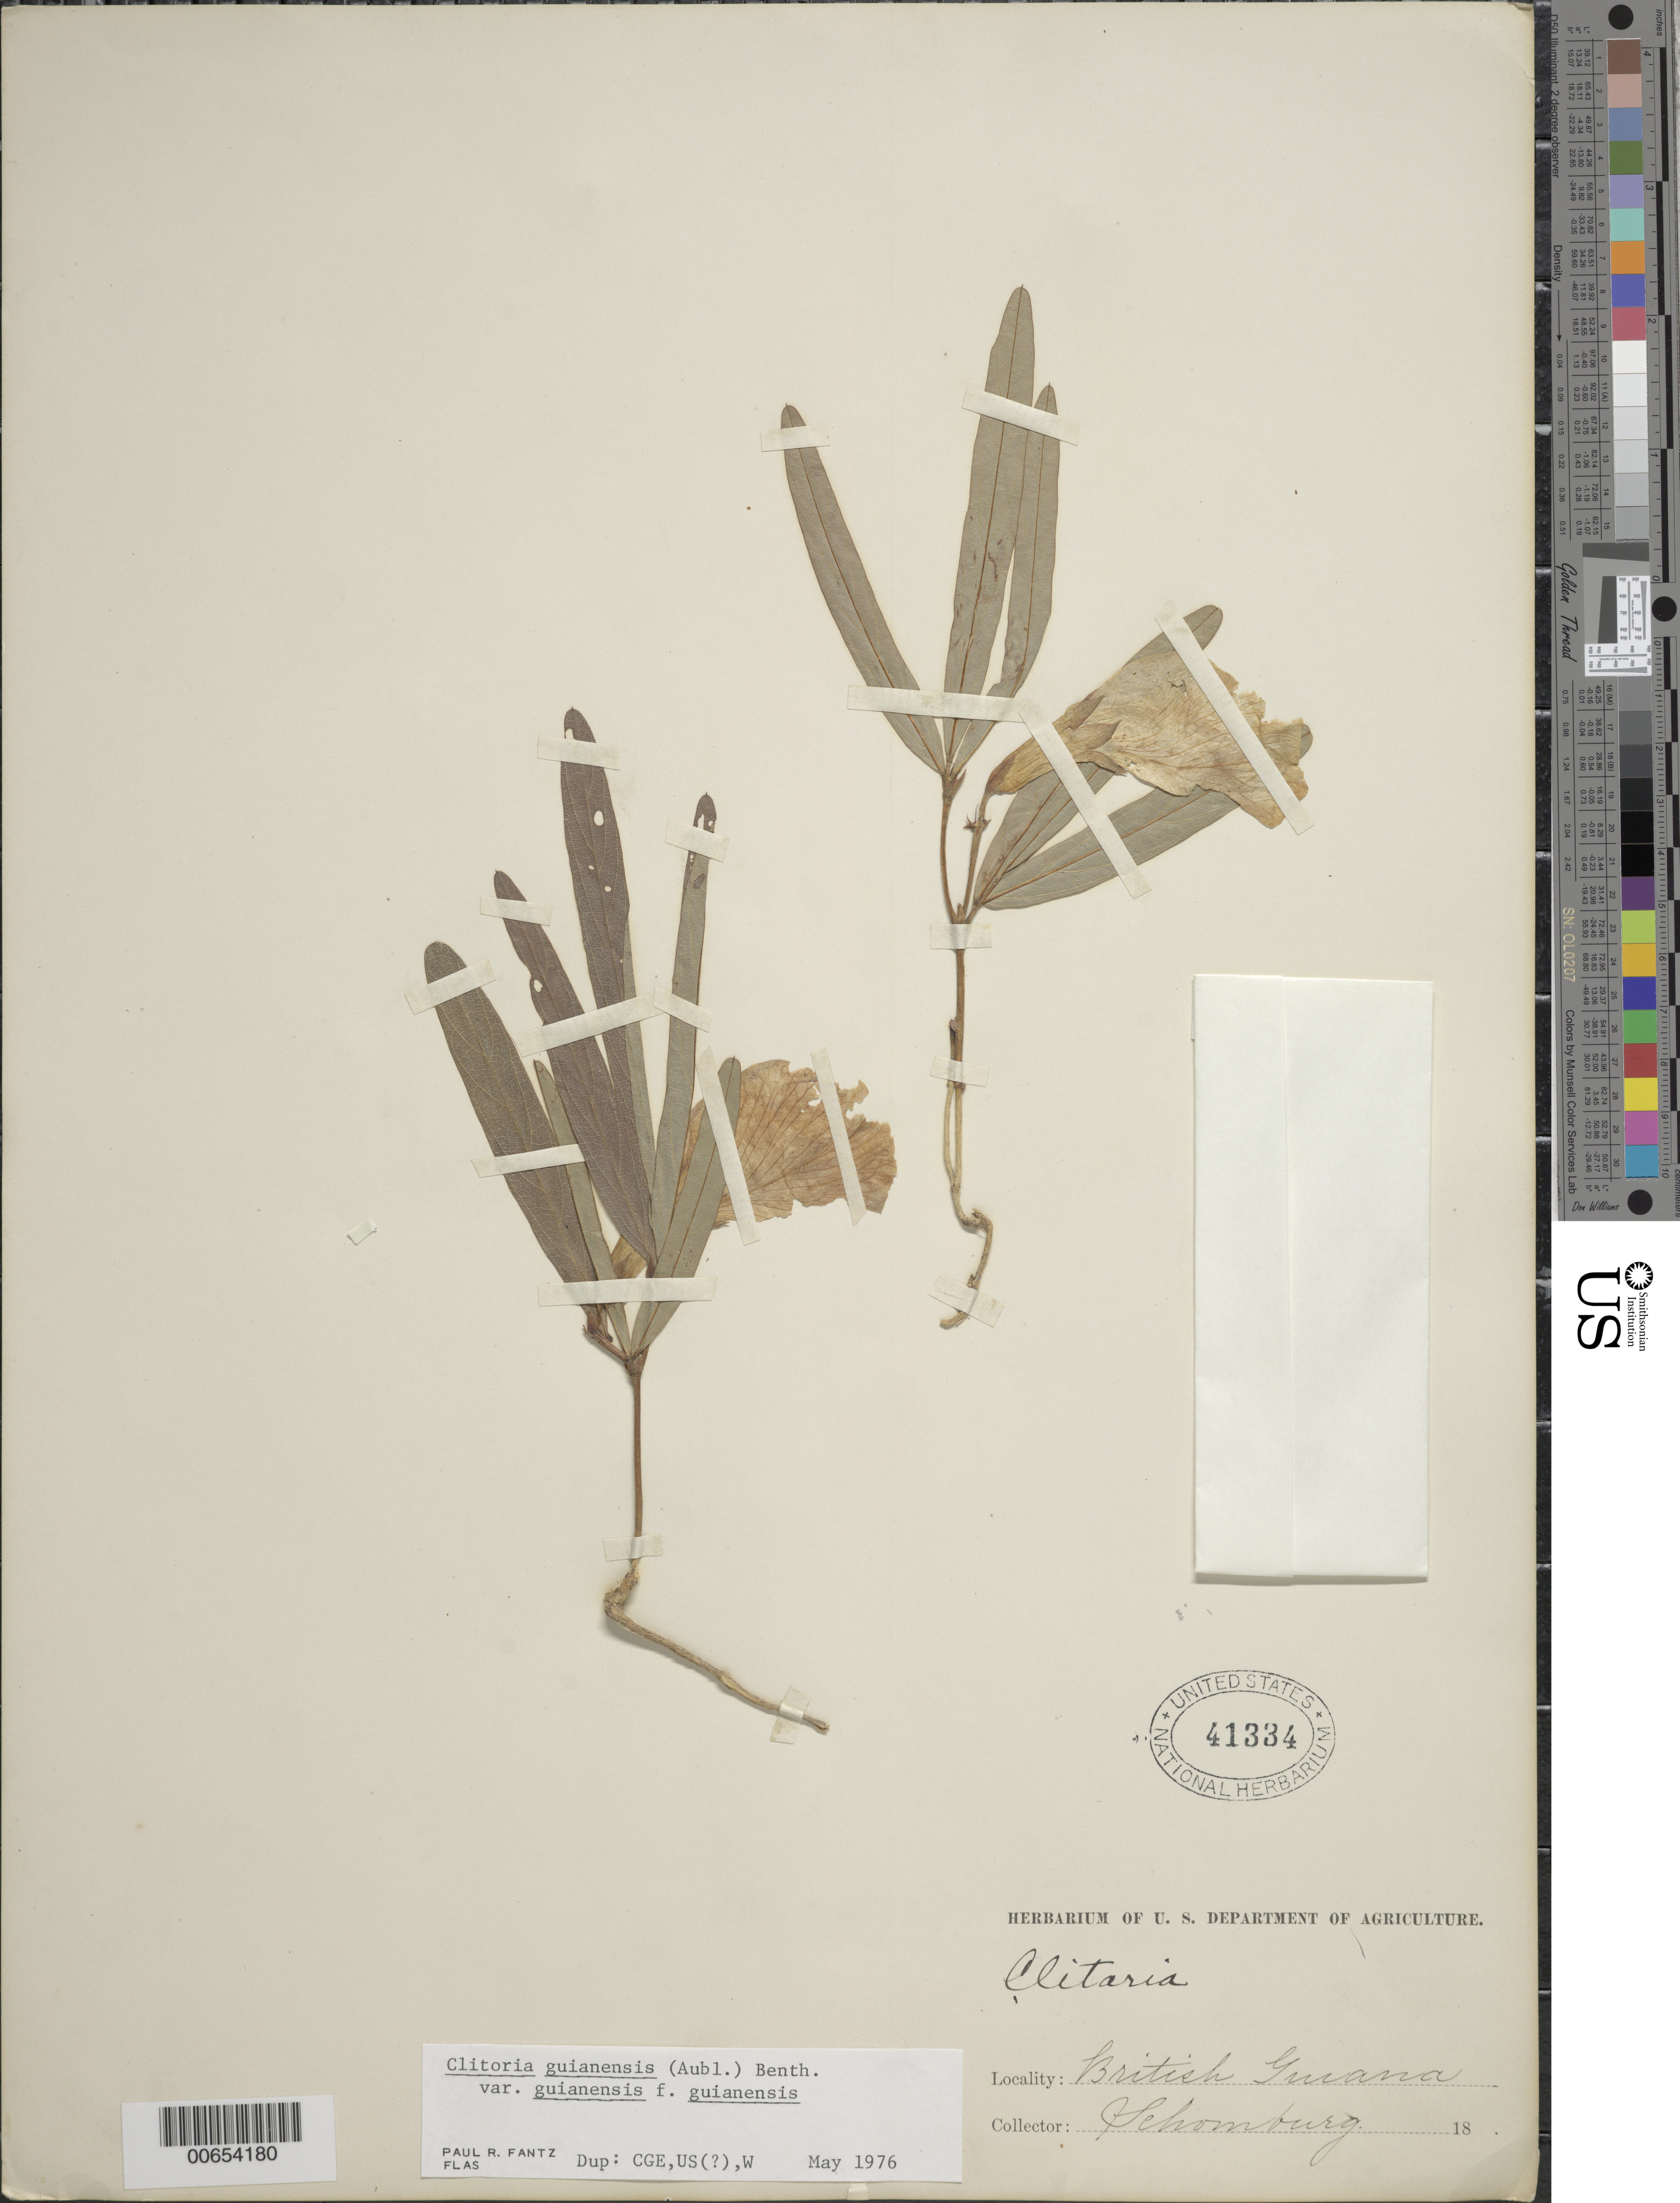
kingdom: Plantae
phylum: Tracheophyta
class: Magnoliopsida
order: Fabales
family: Fabaceae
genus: Clitoria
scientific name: Clitoria guianensis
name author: (Aubl.) Benth.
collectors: -- Schomburgk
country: Guyana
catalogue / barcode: US 41334